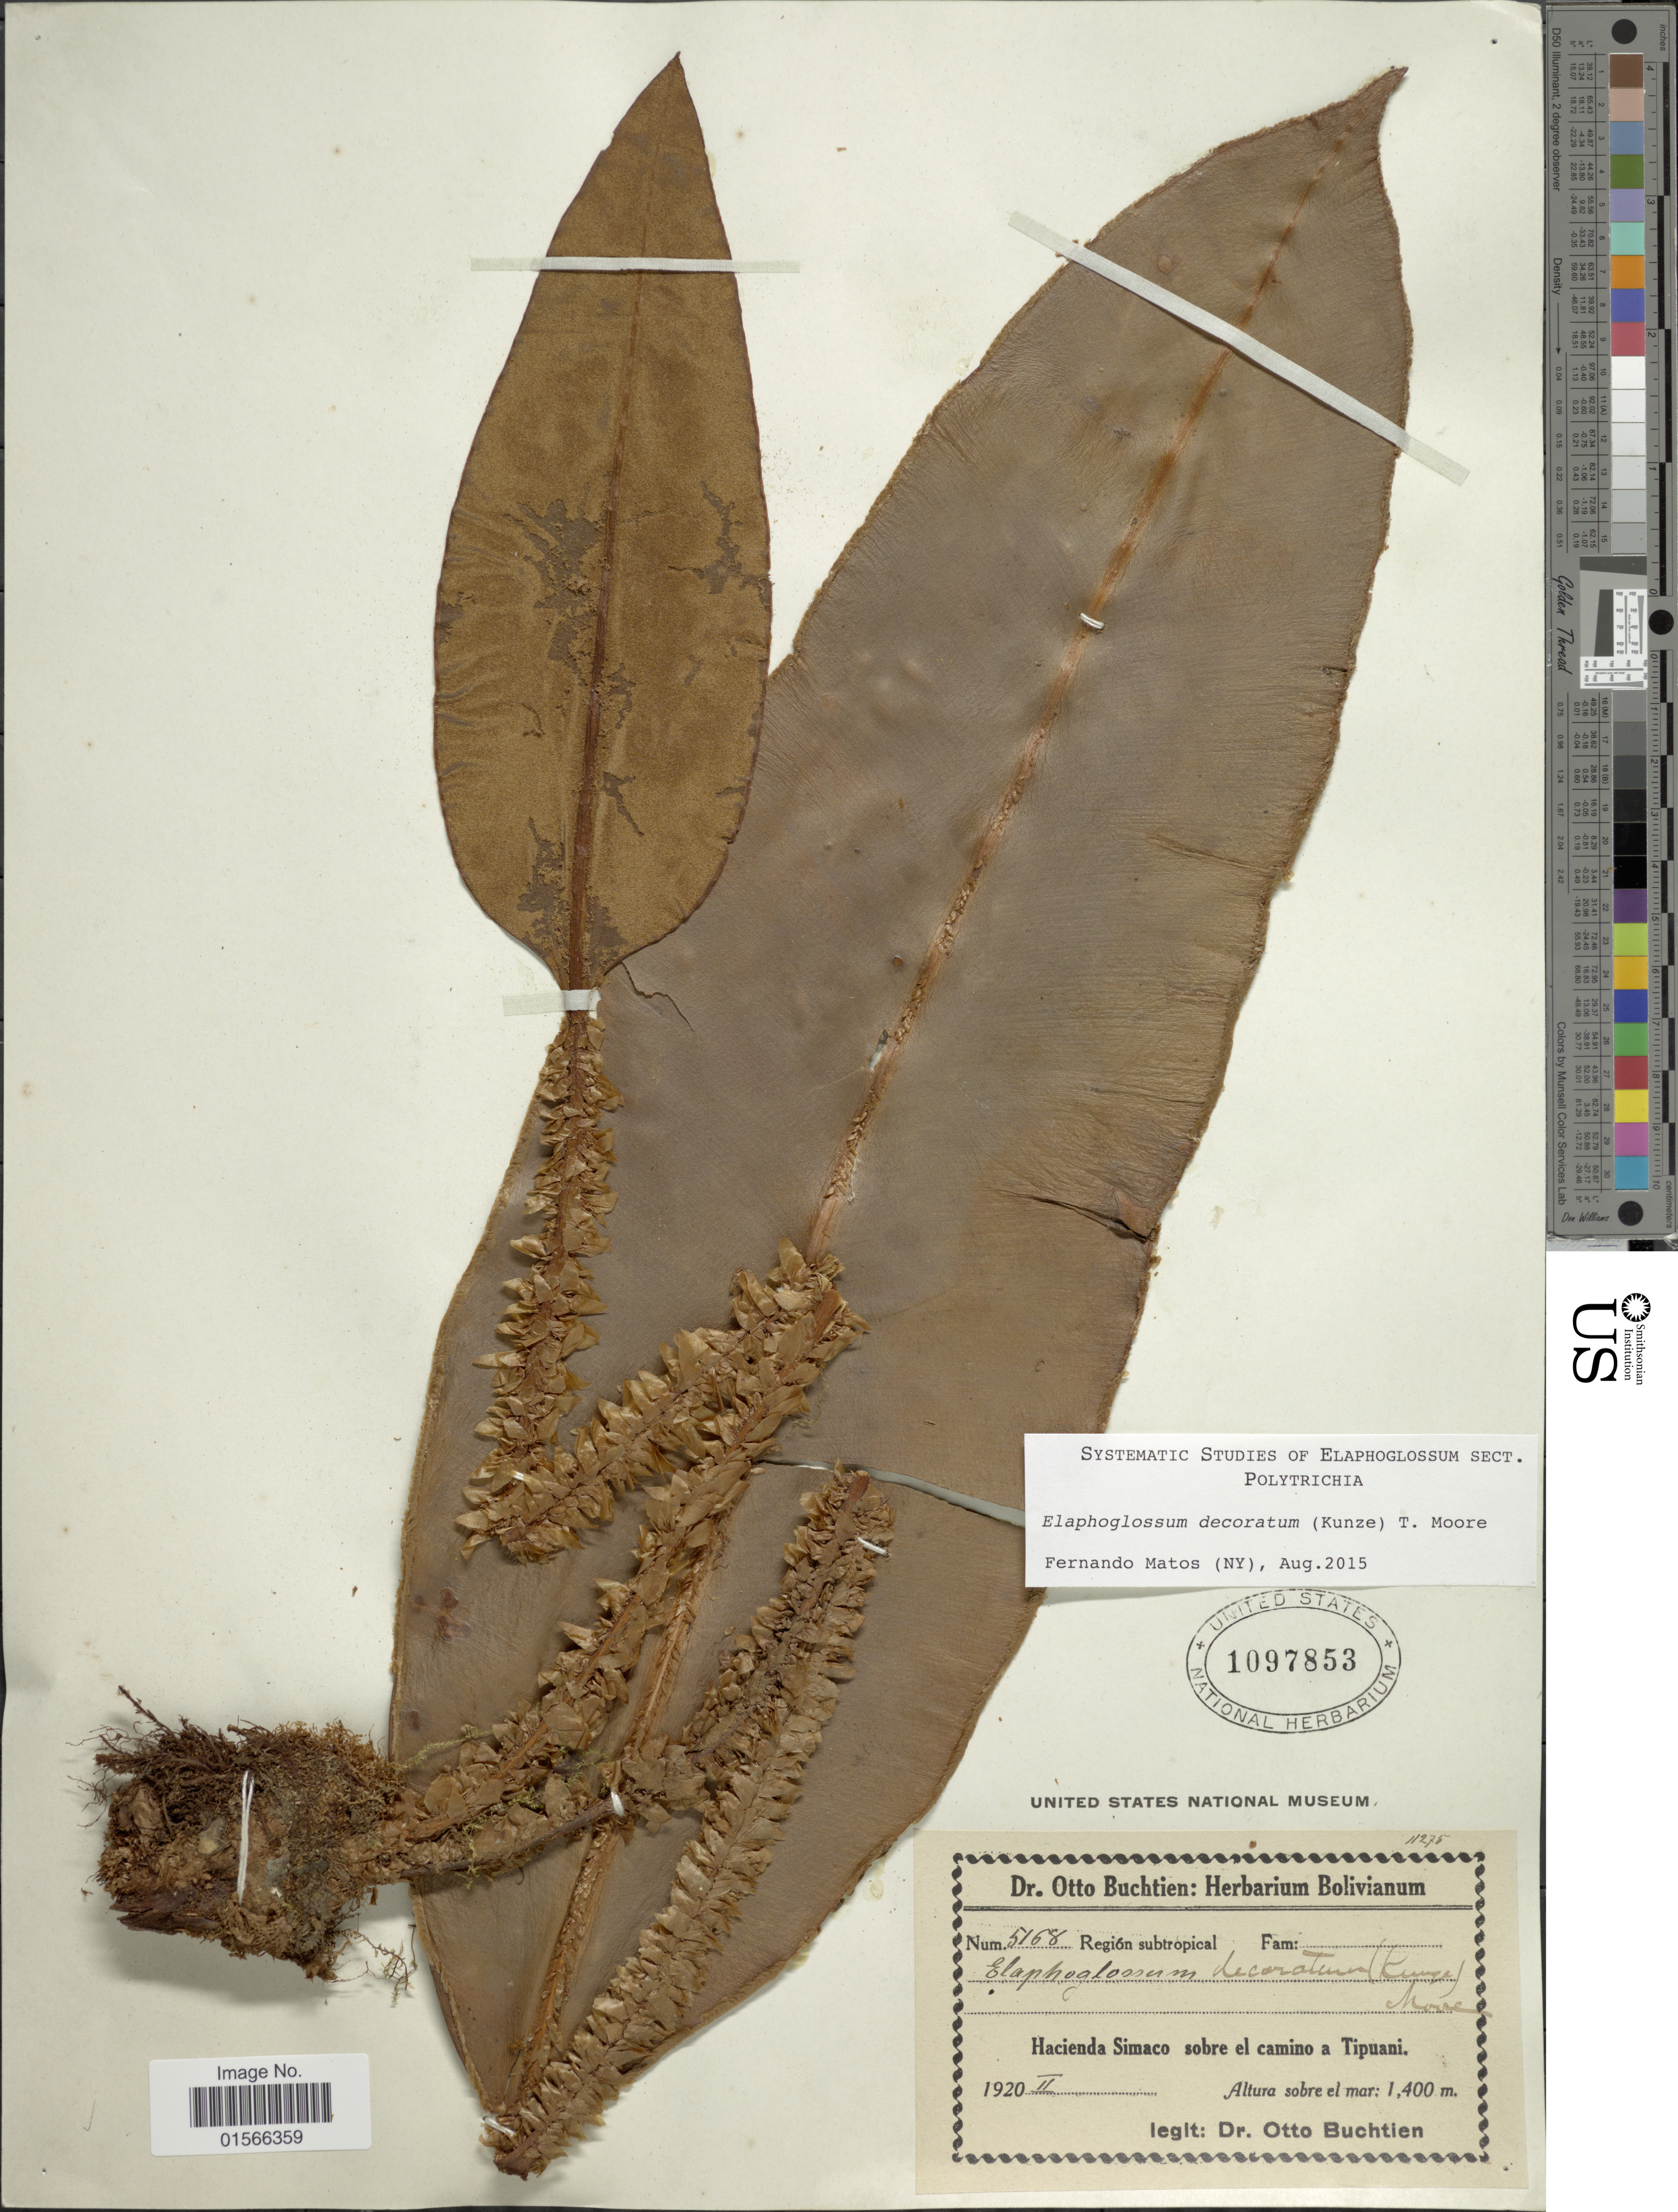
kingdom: Plantae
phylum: Tracheophyta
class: Polypodiopsida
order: Polypodiales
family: Dryopteridaceae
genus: Elaphoglossum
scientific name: Elaphoglossum decoratum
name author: (Kunze) T. Moore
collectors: O. Buchtien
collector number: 5168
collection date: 1920-02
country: Bolivia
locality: Hacienda Simaco sobre el camino a Tipuani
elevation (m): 1400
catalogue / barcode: US 1097853